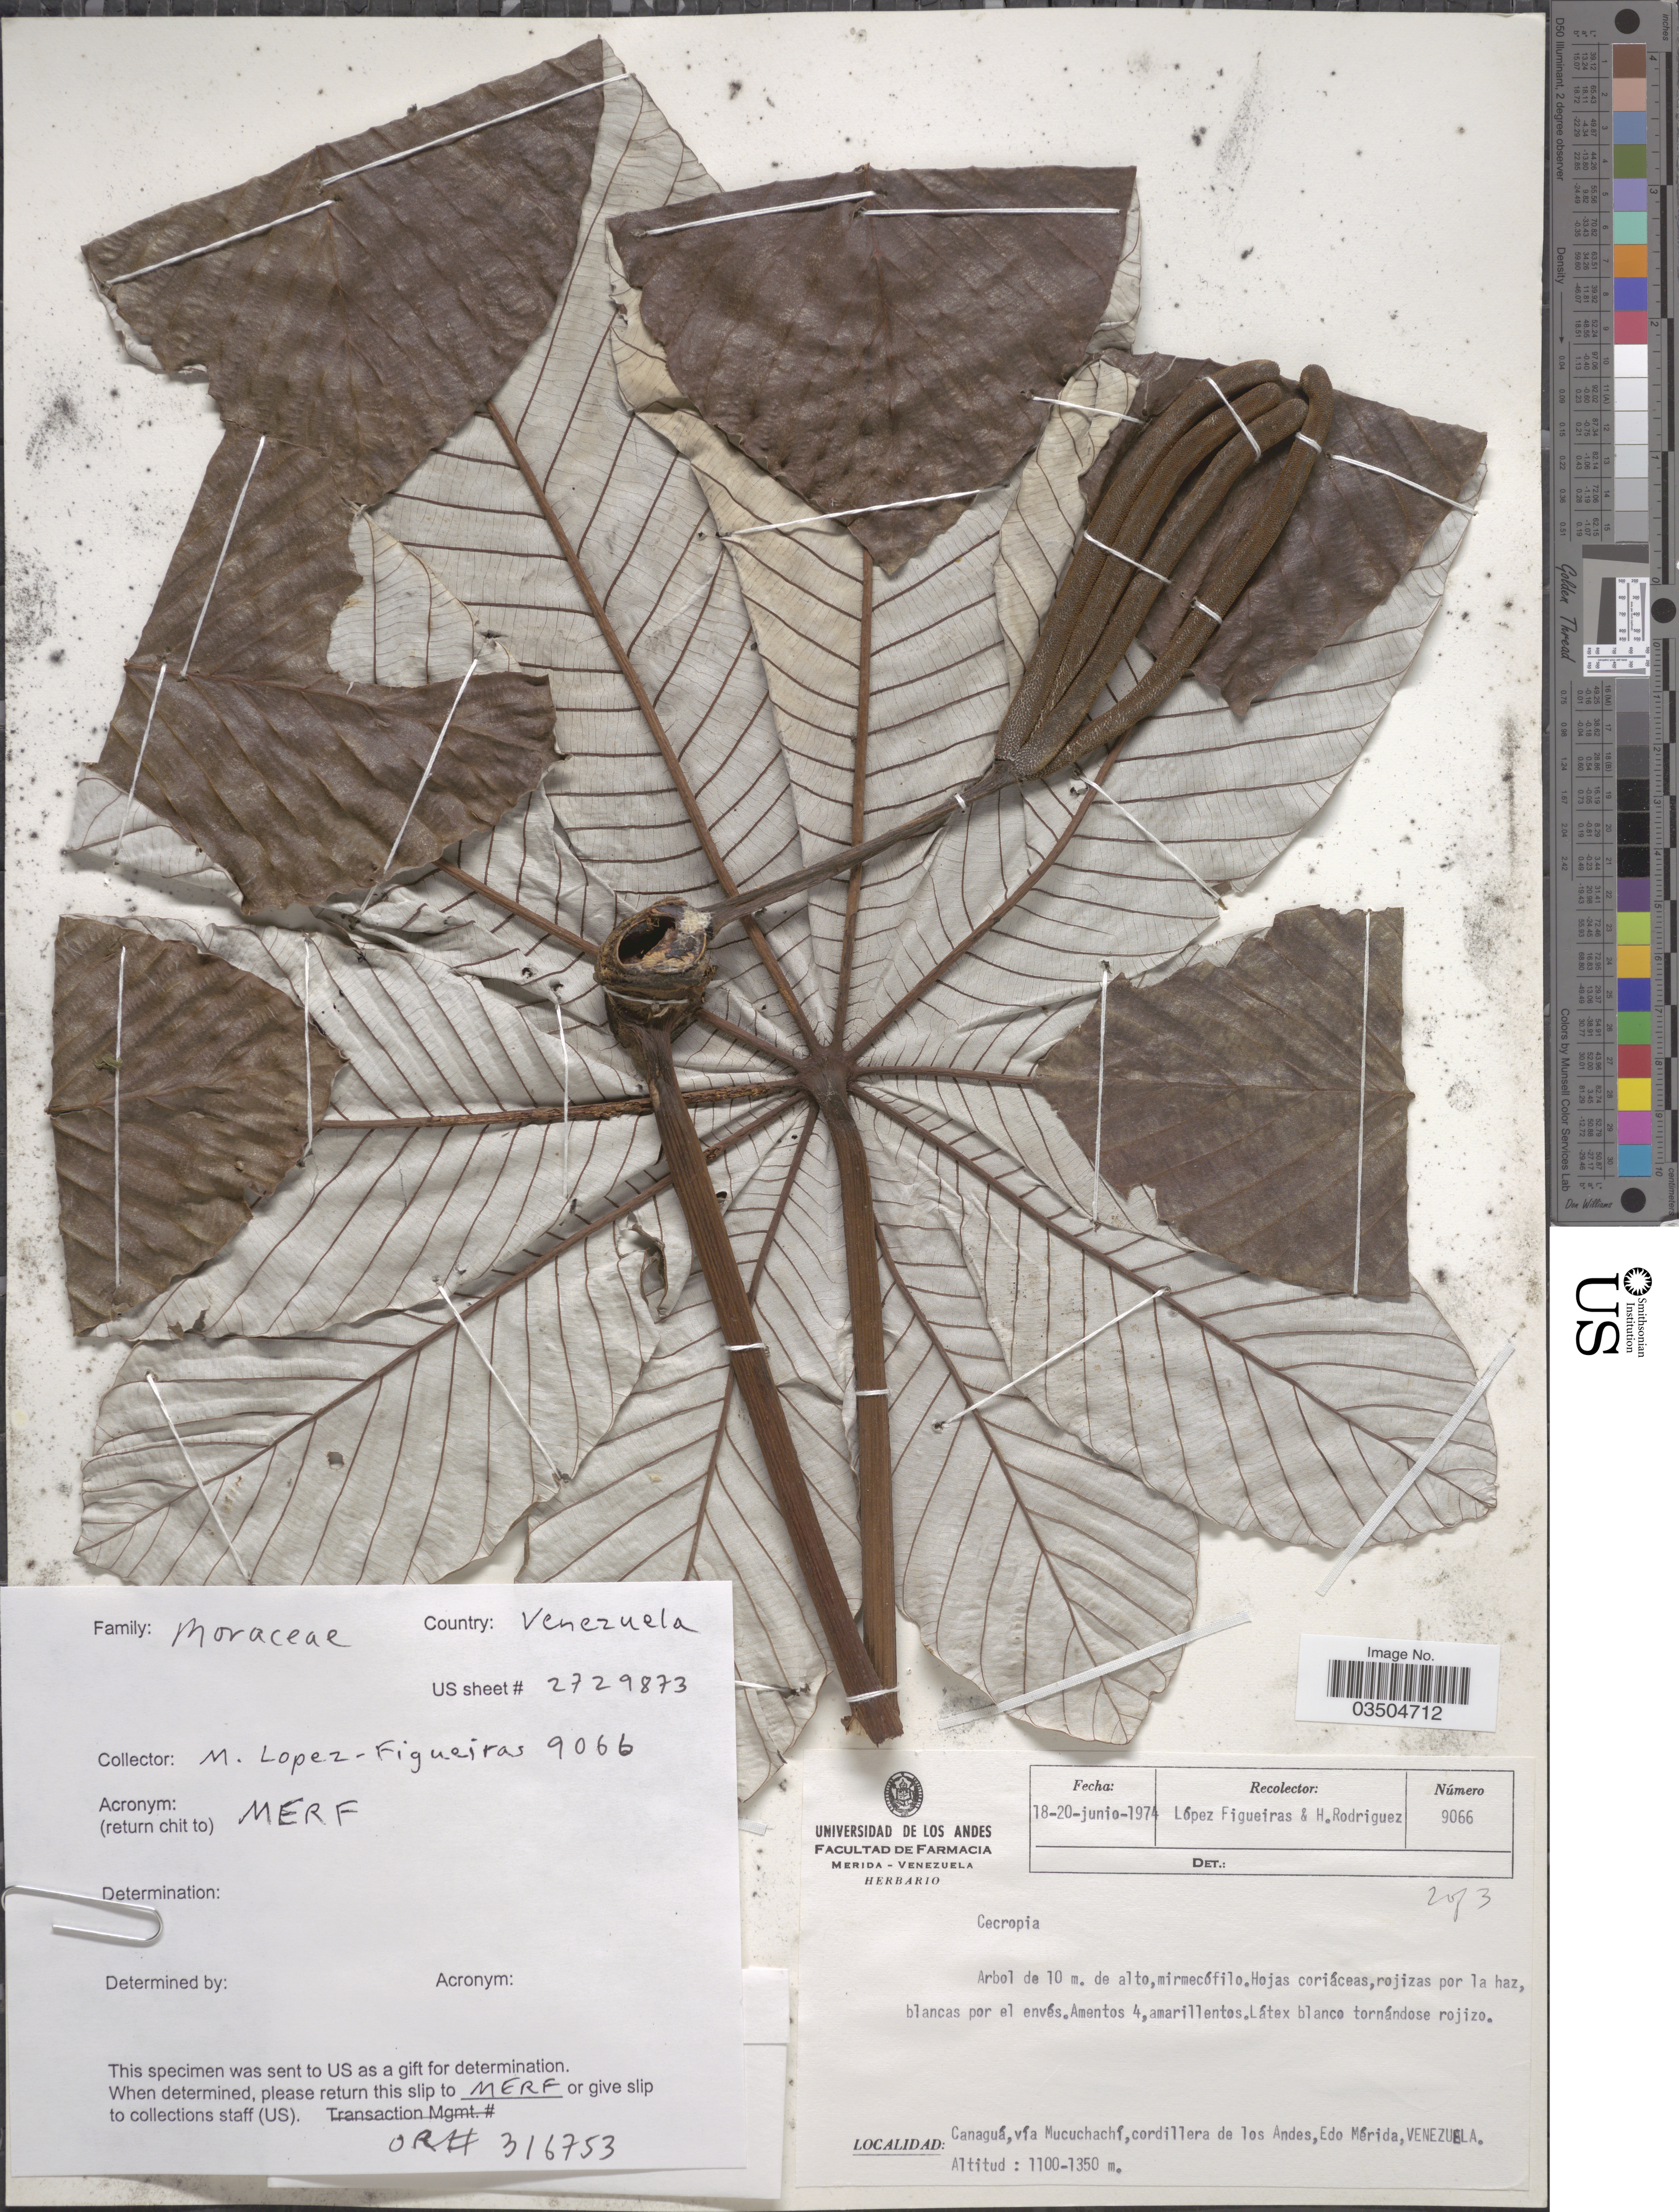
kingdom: Plantae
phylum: Tracheophyta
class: Magnoliopsida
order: Rosales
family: Urticaceae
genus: Cecropia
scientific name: Cecropia sp.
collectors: M. López Figueiras & H. Rodriguez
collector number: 9066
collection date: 1974-06-18/1974-06-20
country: Venezuela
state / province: Merida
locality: Canaguá, vía Mucuchachí, cordillera de los Andes.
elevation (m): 1100